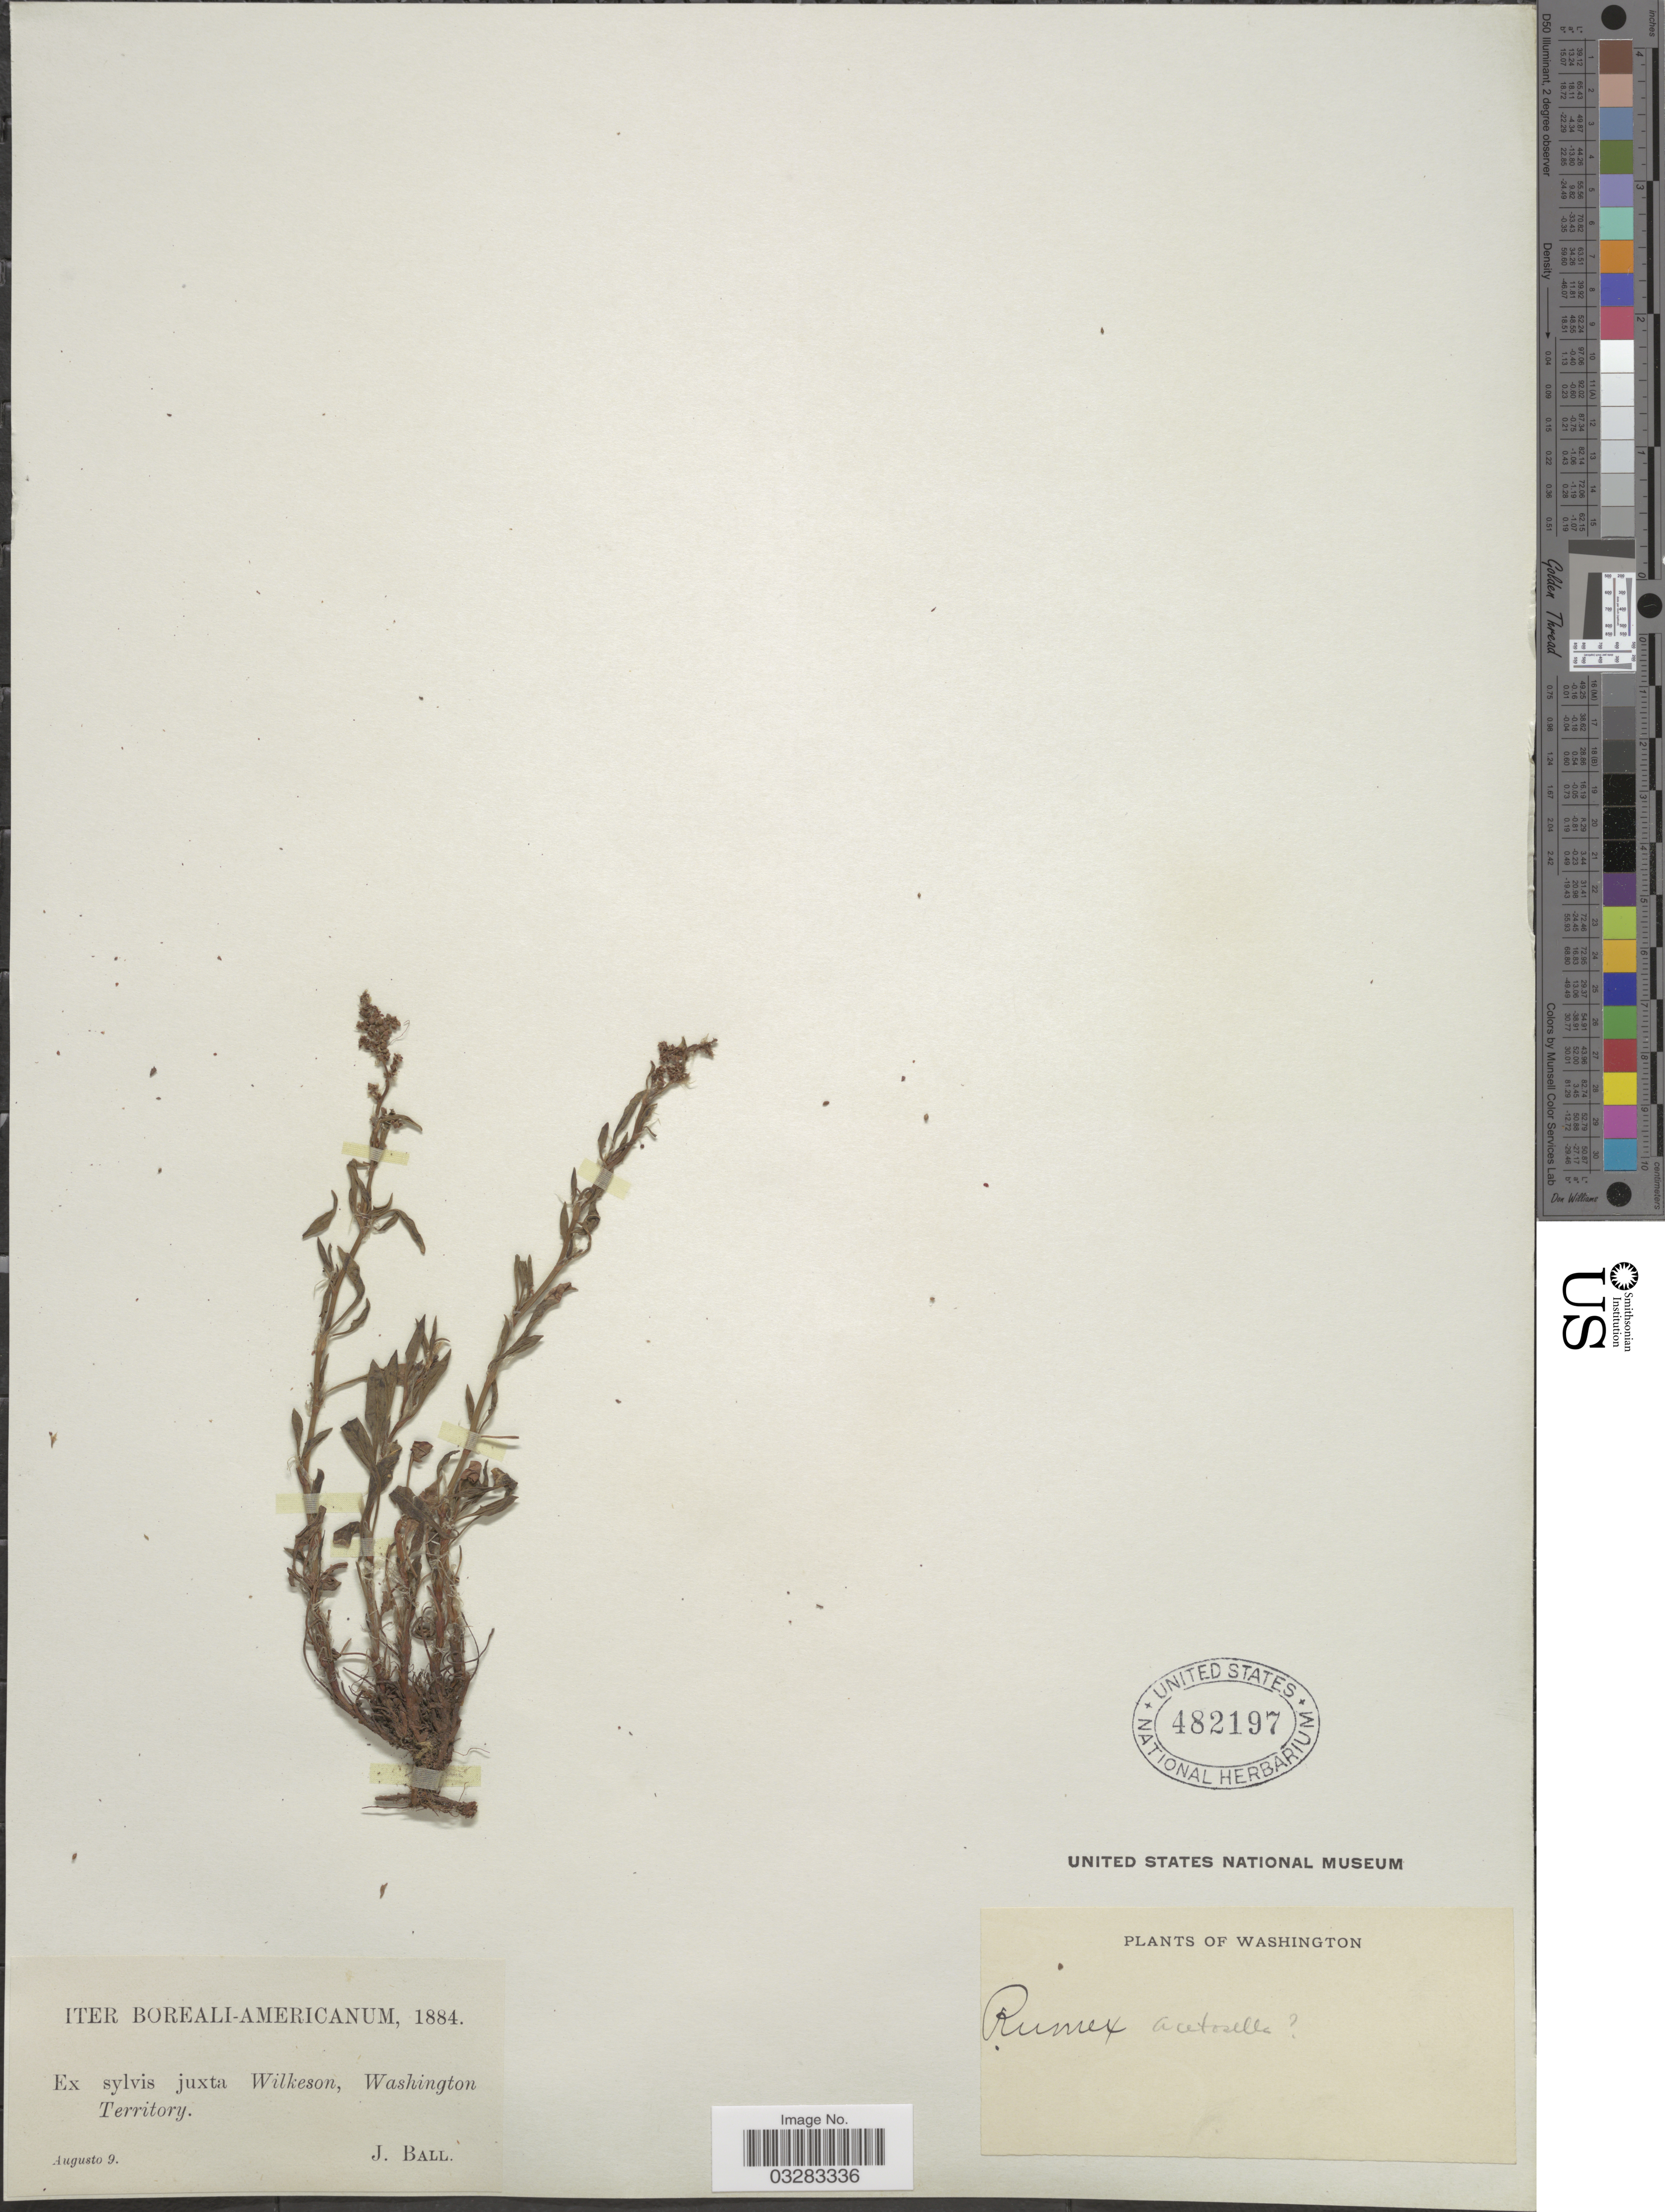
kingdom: Plantae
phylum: Tracheophyta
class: Magnoliopsida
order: Caryophyllales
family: Polygonaceae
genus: Rumex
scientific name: Rumex acetosella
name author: L.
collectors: J. Ball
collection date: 1884-08-09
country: United States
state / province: Washington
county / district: Pierce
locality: Iter Boreali-Americanum. [unsure placement] Ex sylvis juxta Wilkeson.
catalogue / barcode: US 482197